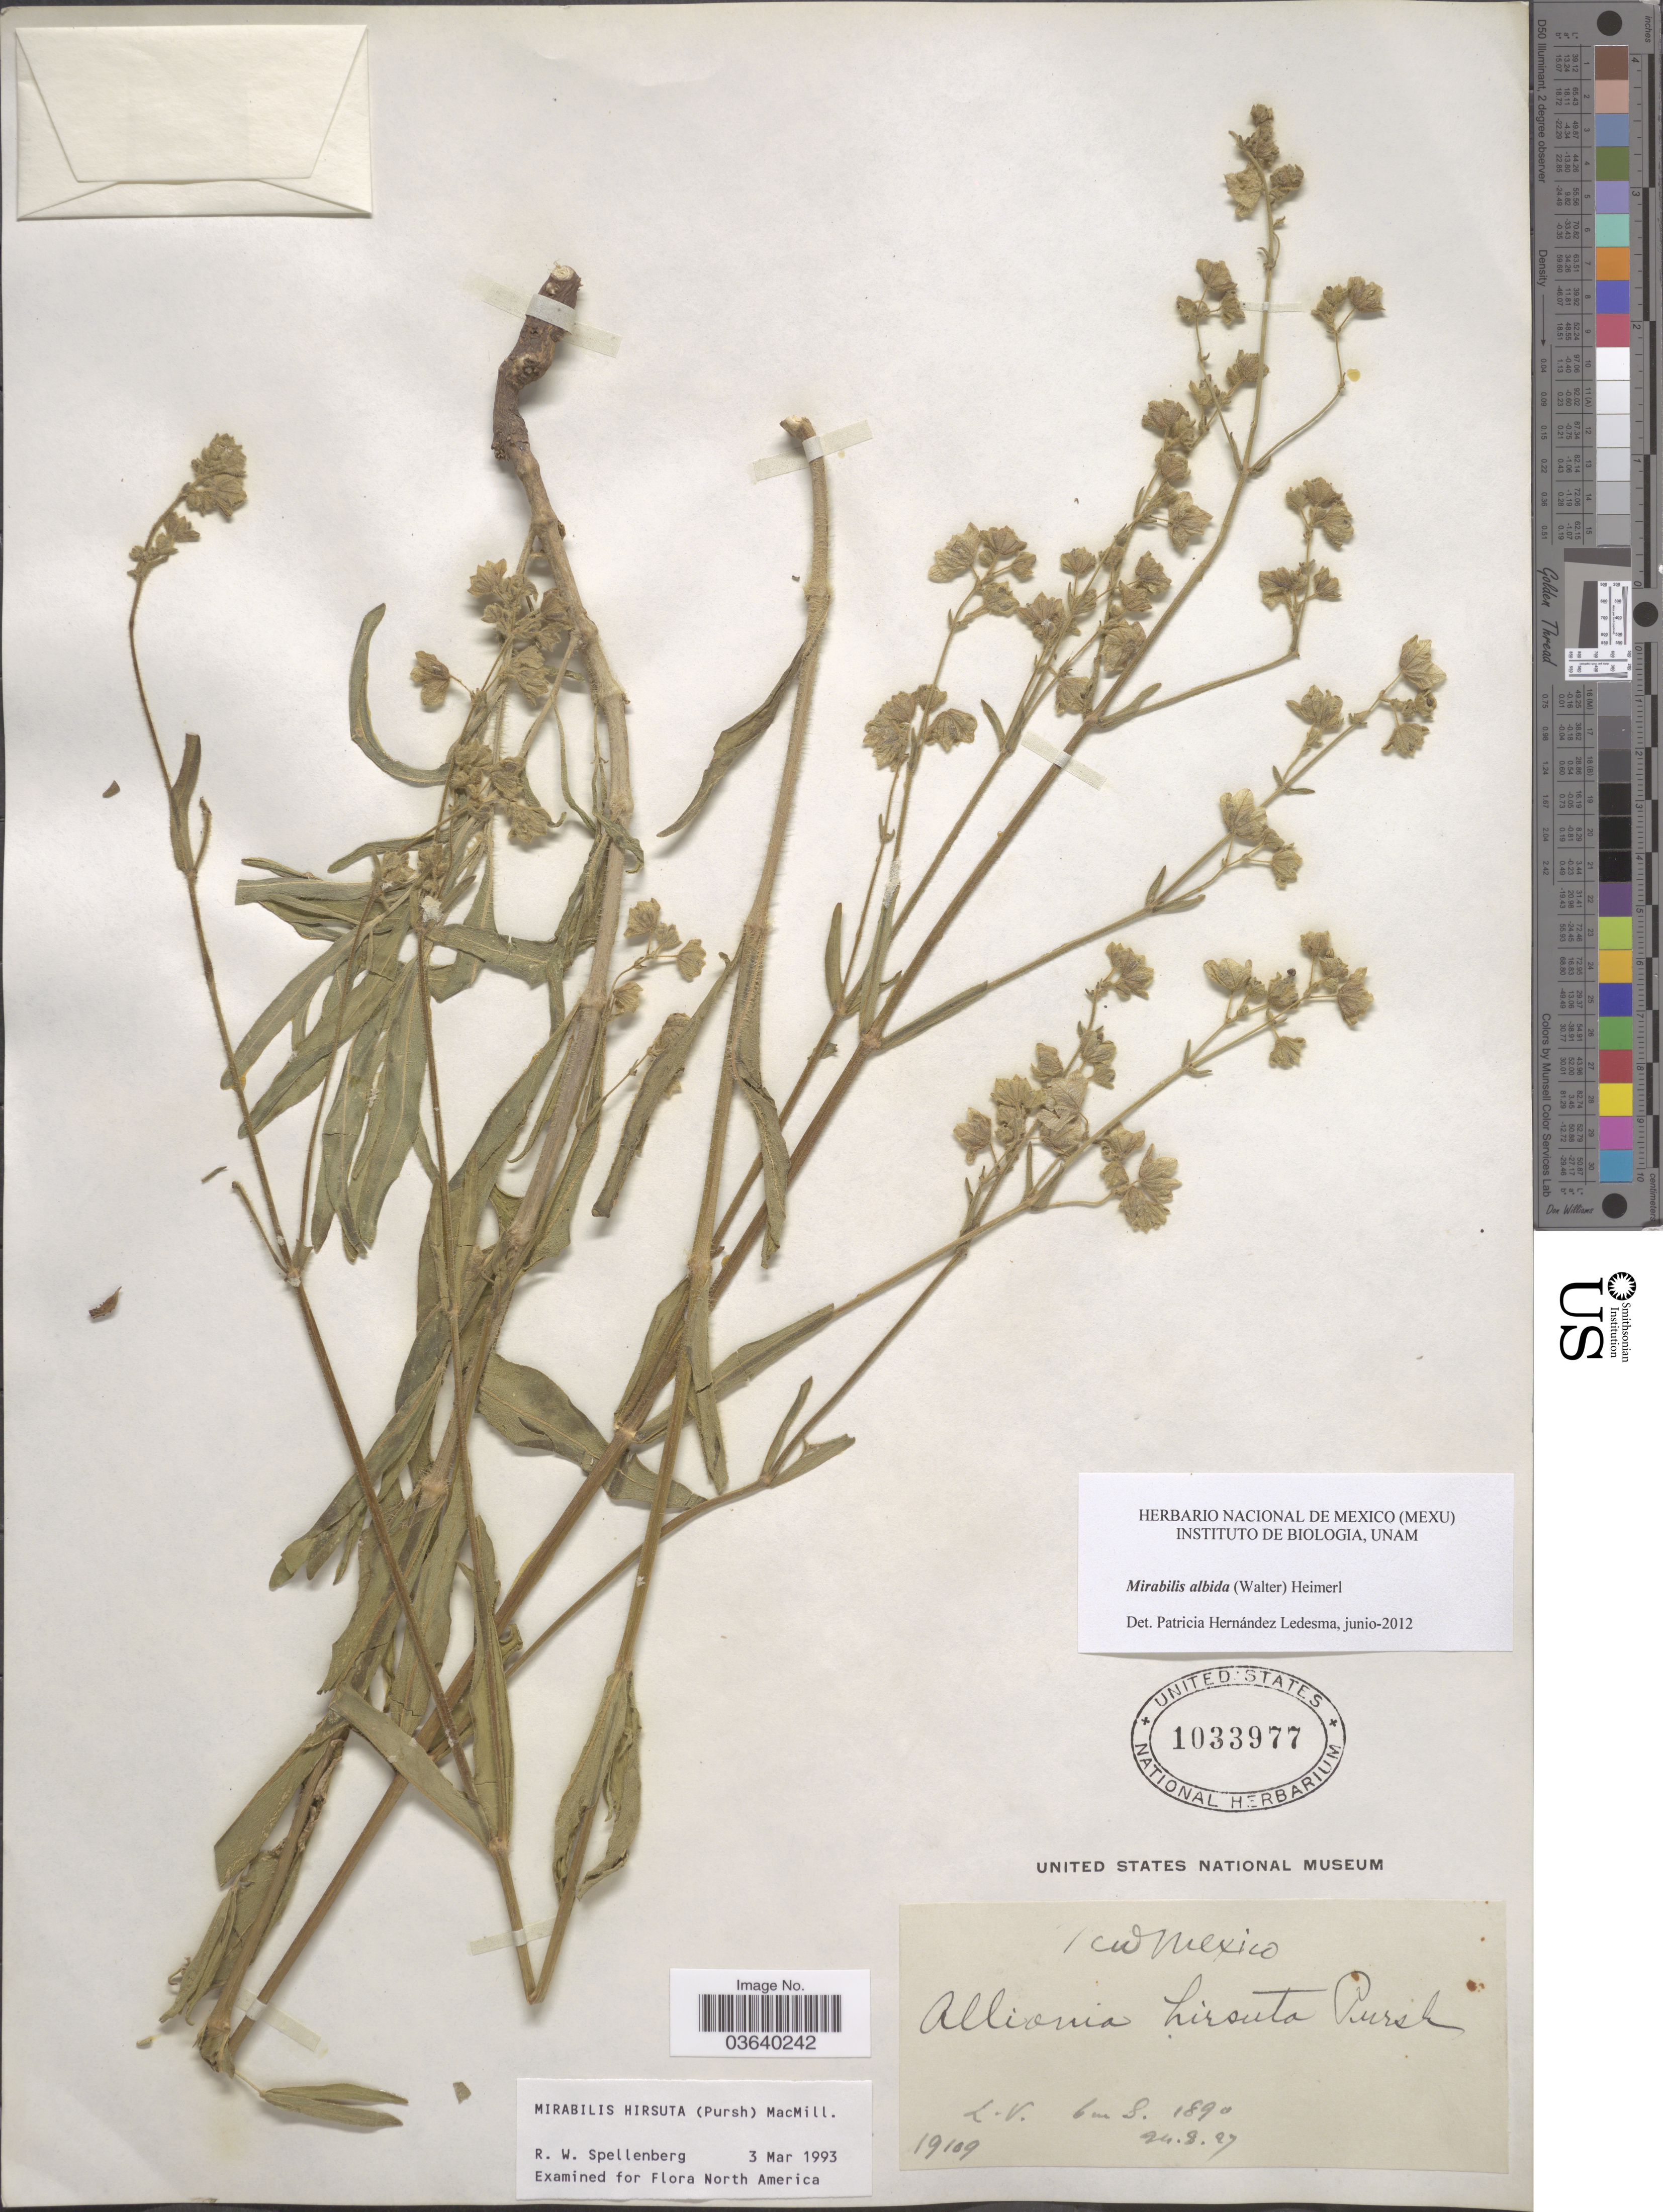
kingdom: Plantae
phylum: Tracheophyta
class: Magnoliopsida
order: Caryophyllales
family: Nyctaginaceae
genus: Mirabilis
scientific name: Mirabilis albida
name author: (Walter) Heimerl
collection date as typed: Transcribed d/m/y: 24/8/27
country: United States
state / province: New Mexico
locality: L.V. 6 m S.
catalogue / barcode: US 1033977